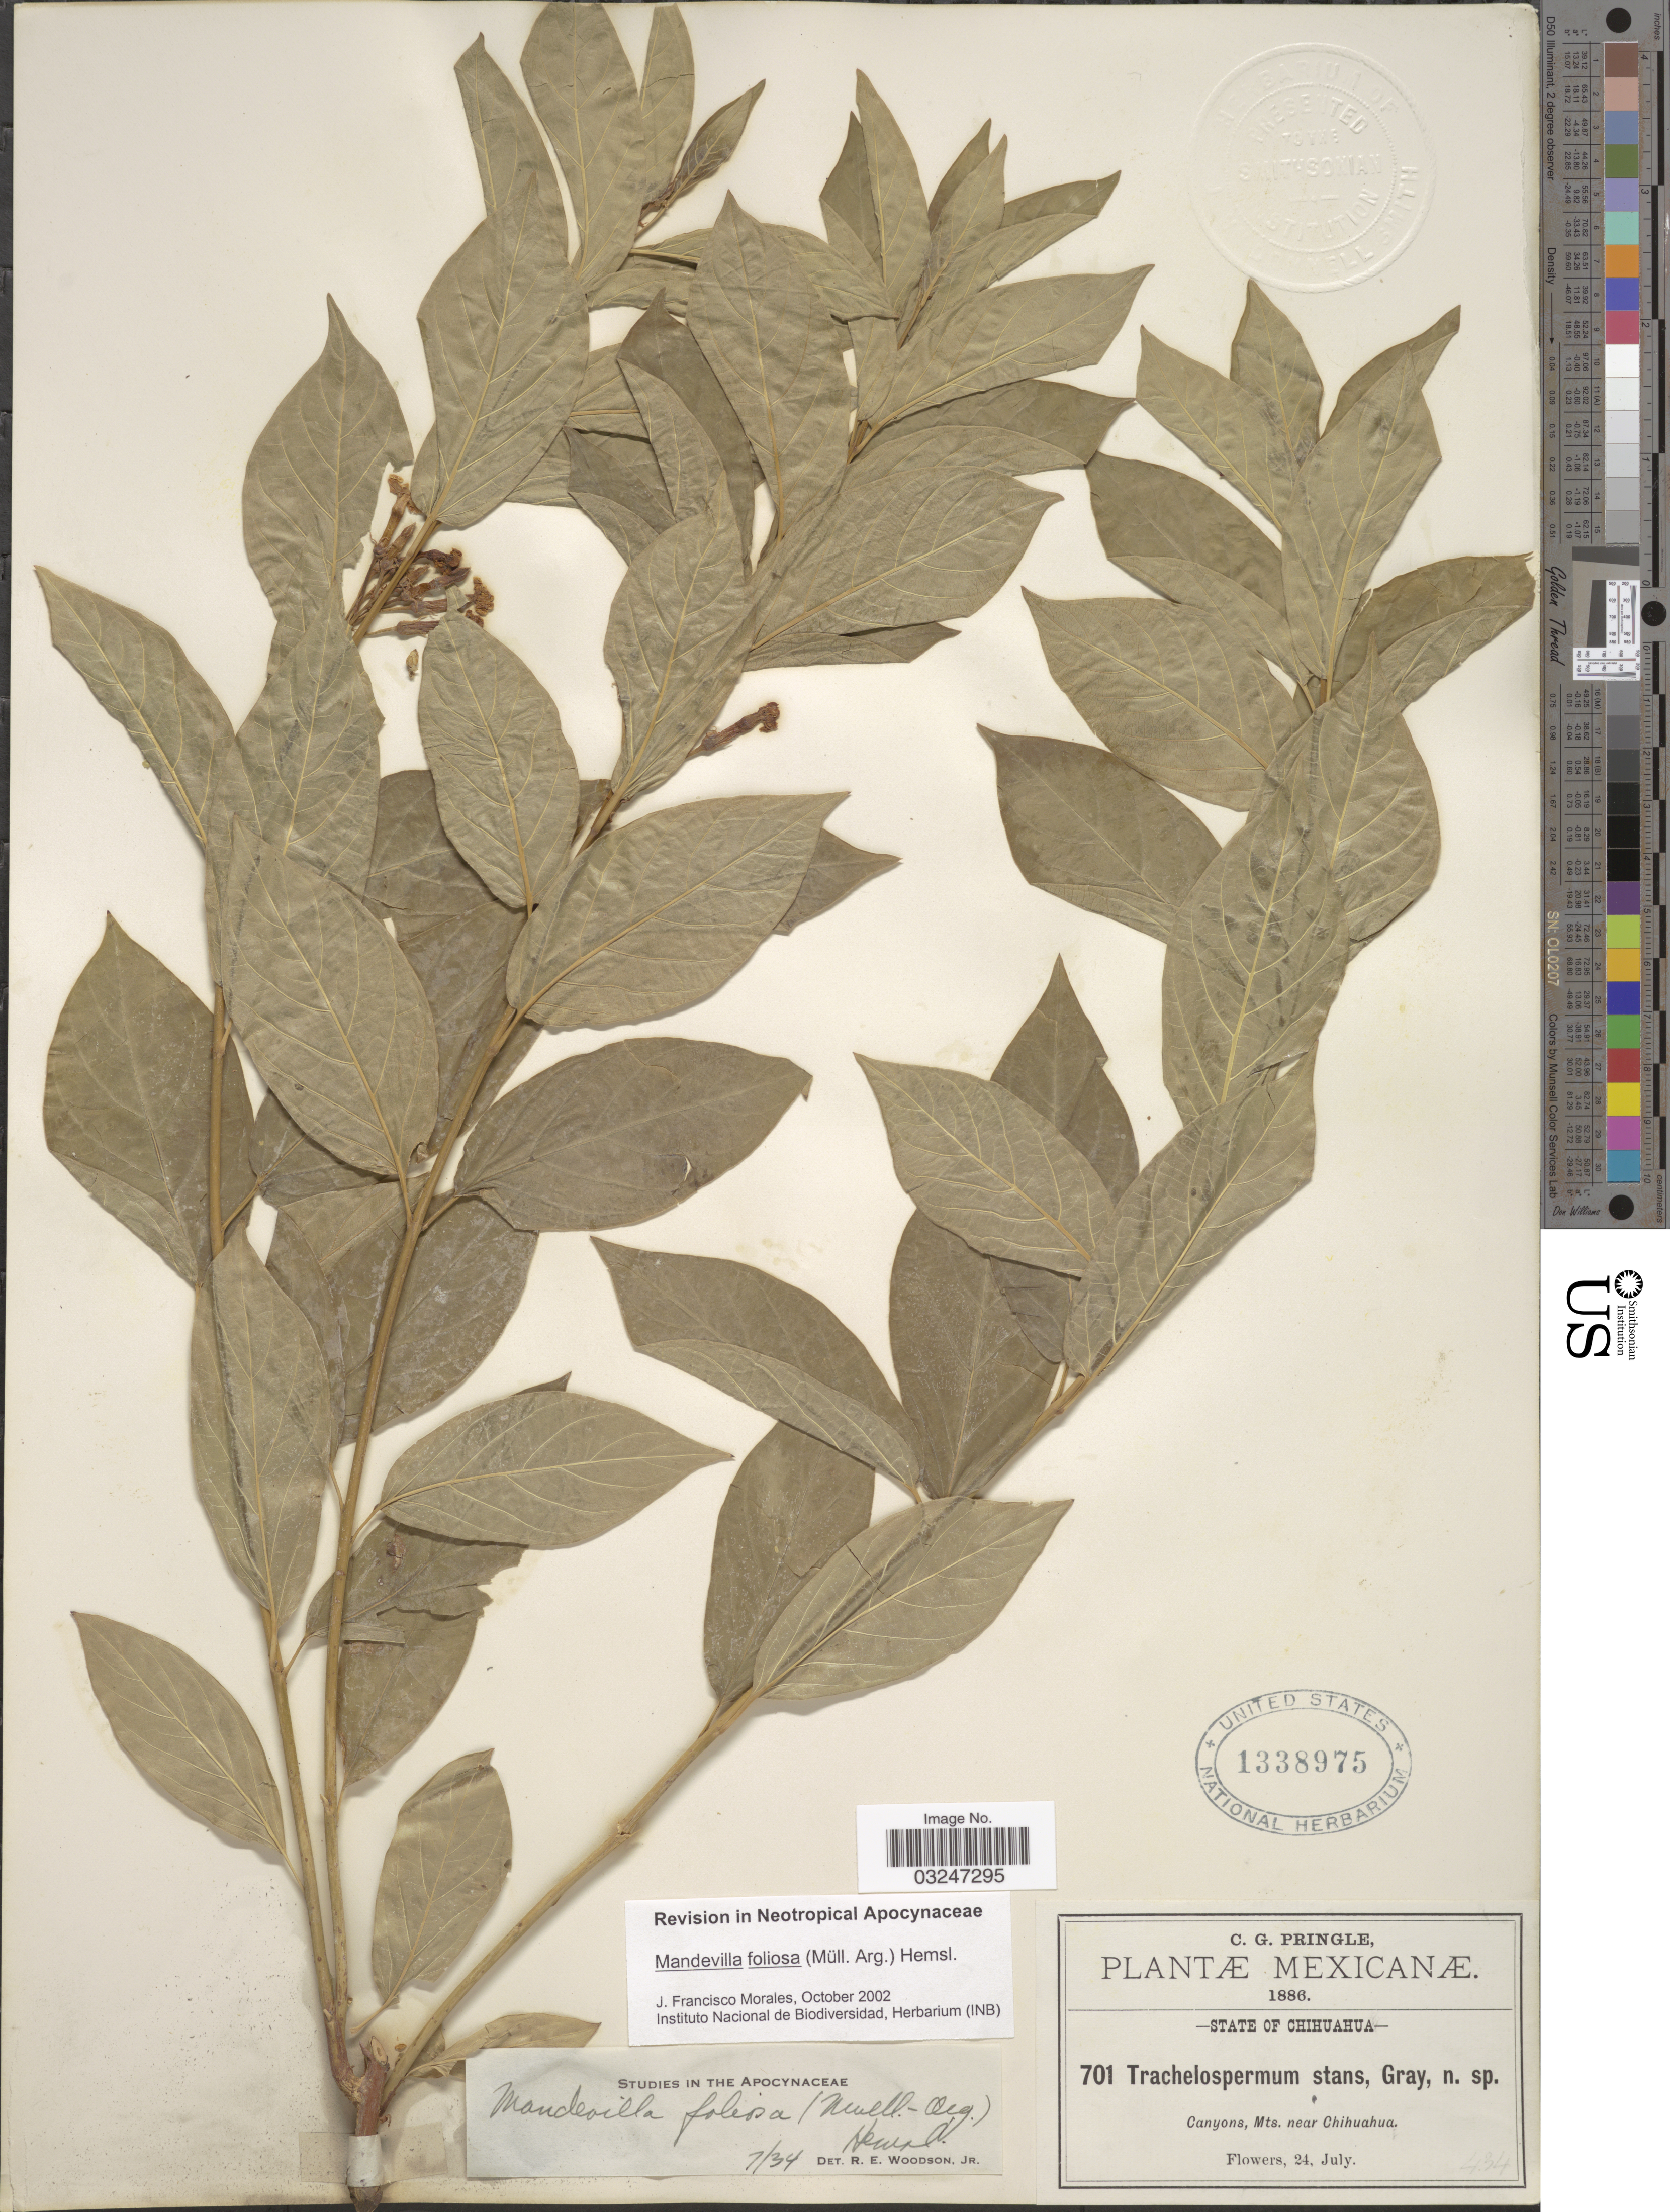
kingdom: Plantae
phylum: Tracheophyta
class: Magnoliopsida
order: Gentianales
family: Apocynaceae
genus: Mandevilla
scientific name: Mandevilla foliosa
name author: (Müll. Arg.) Hemsl.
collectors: C. G. Pringle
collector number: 701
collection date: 1886-07-24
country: Mexico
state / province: Chihuahua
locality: State of Chihuahua. Canyons, Mts. near Chihuahua.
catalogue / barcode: US 1338975